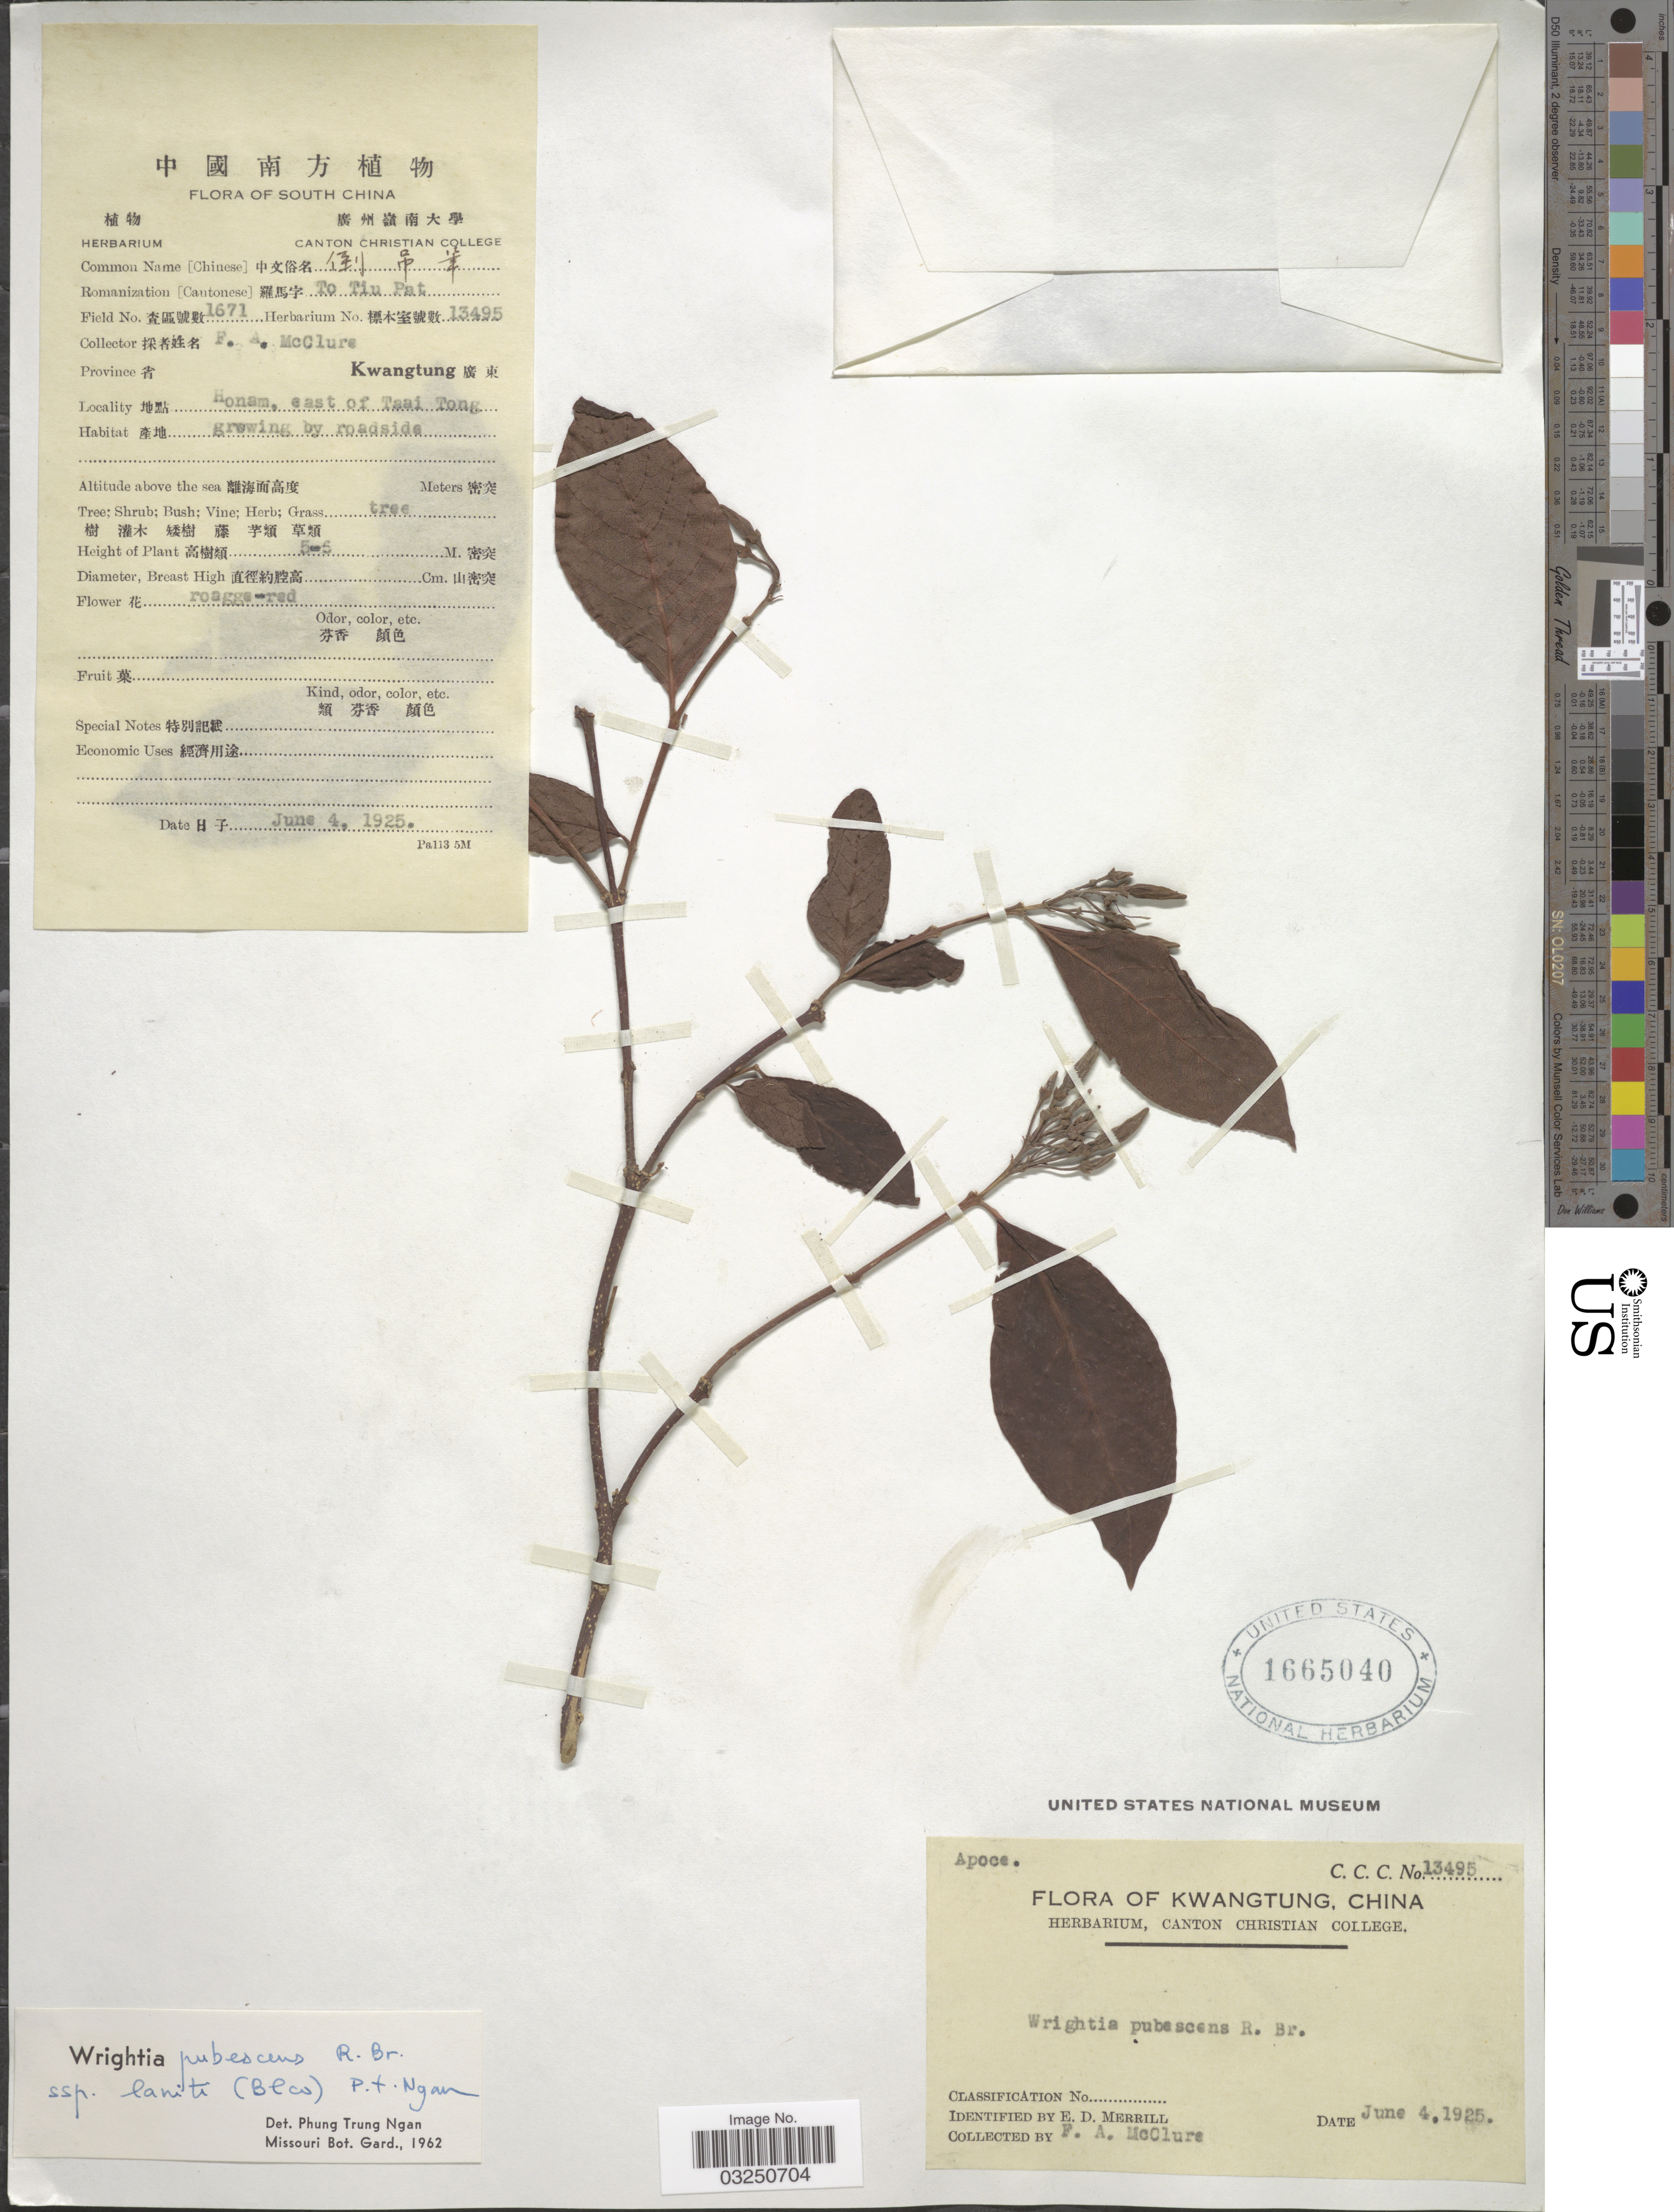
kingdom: Plantae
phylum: Tracheophyta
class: Magnoliopsida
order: Gentianales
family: Apocynaceae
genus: Wrightia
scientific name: Wrightia pubescens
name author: R. Br.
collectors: F. A. McClure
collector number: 13495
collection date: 1925-06-04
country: China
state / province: Guangdong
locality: South China. Kwangtung. Honam, east of Taai Tong.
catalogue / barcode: US 1665040